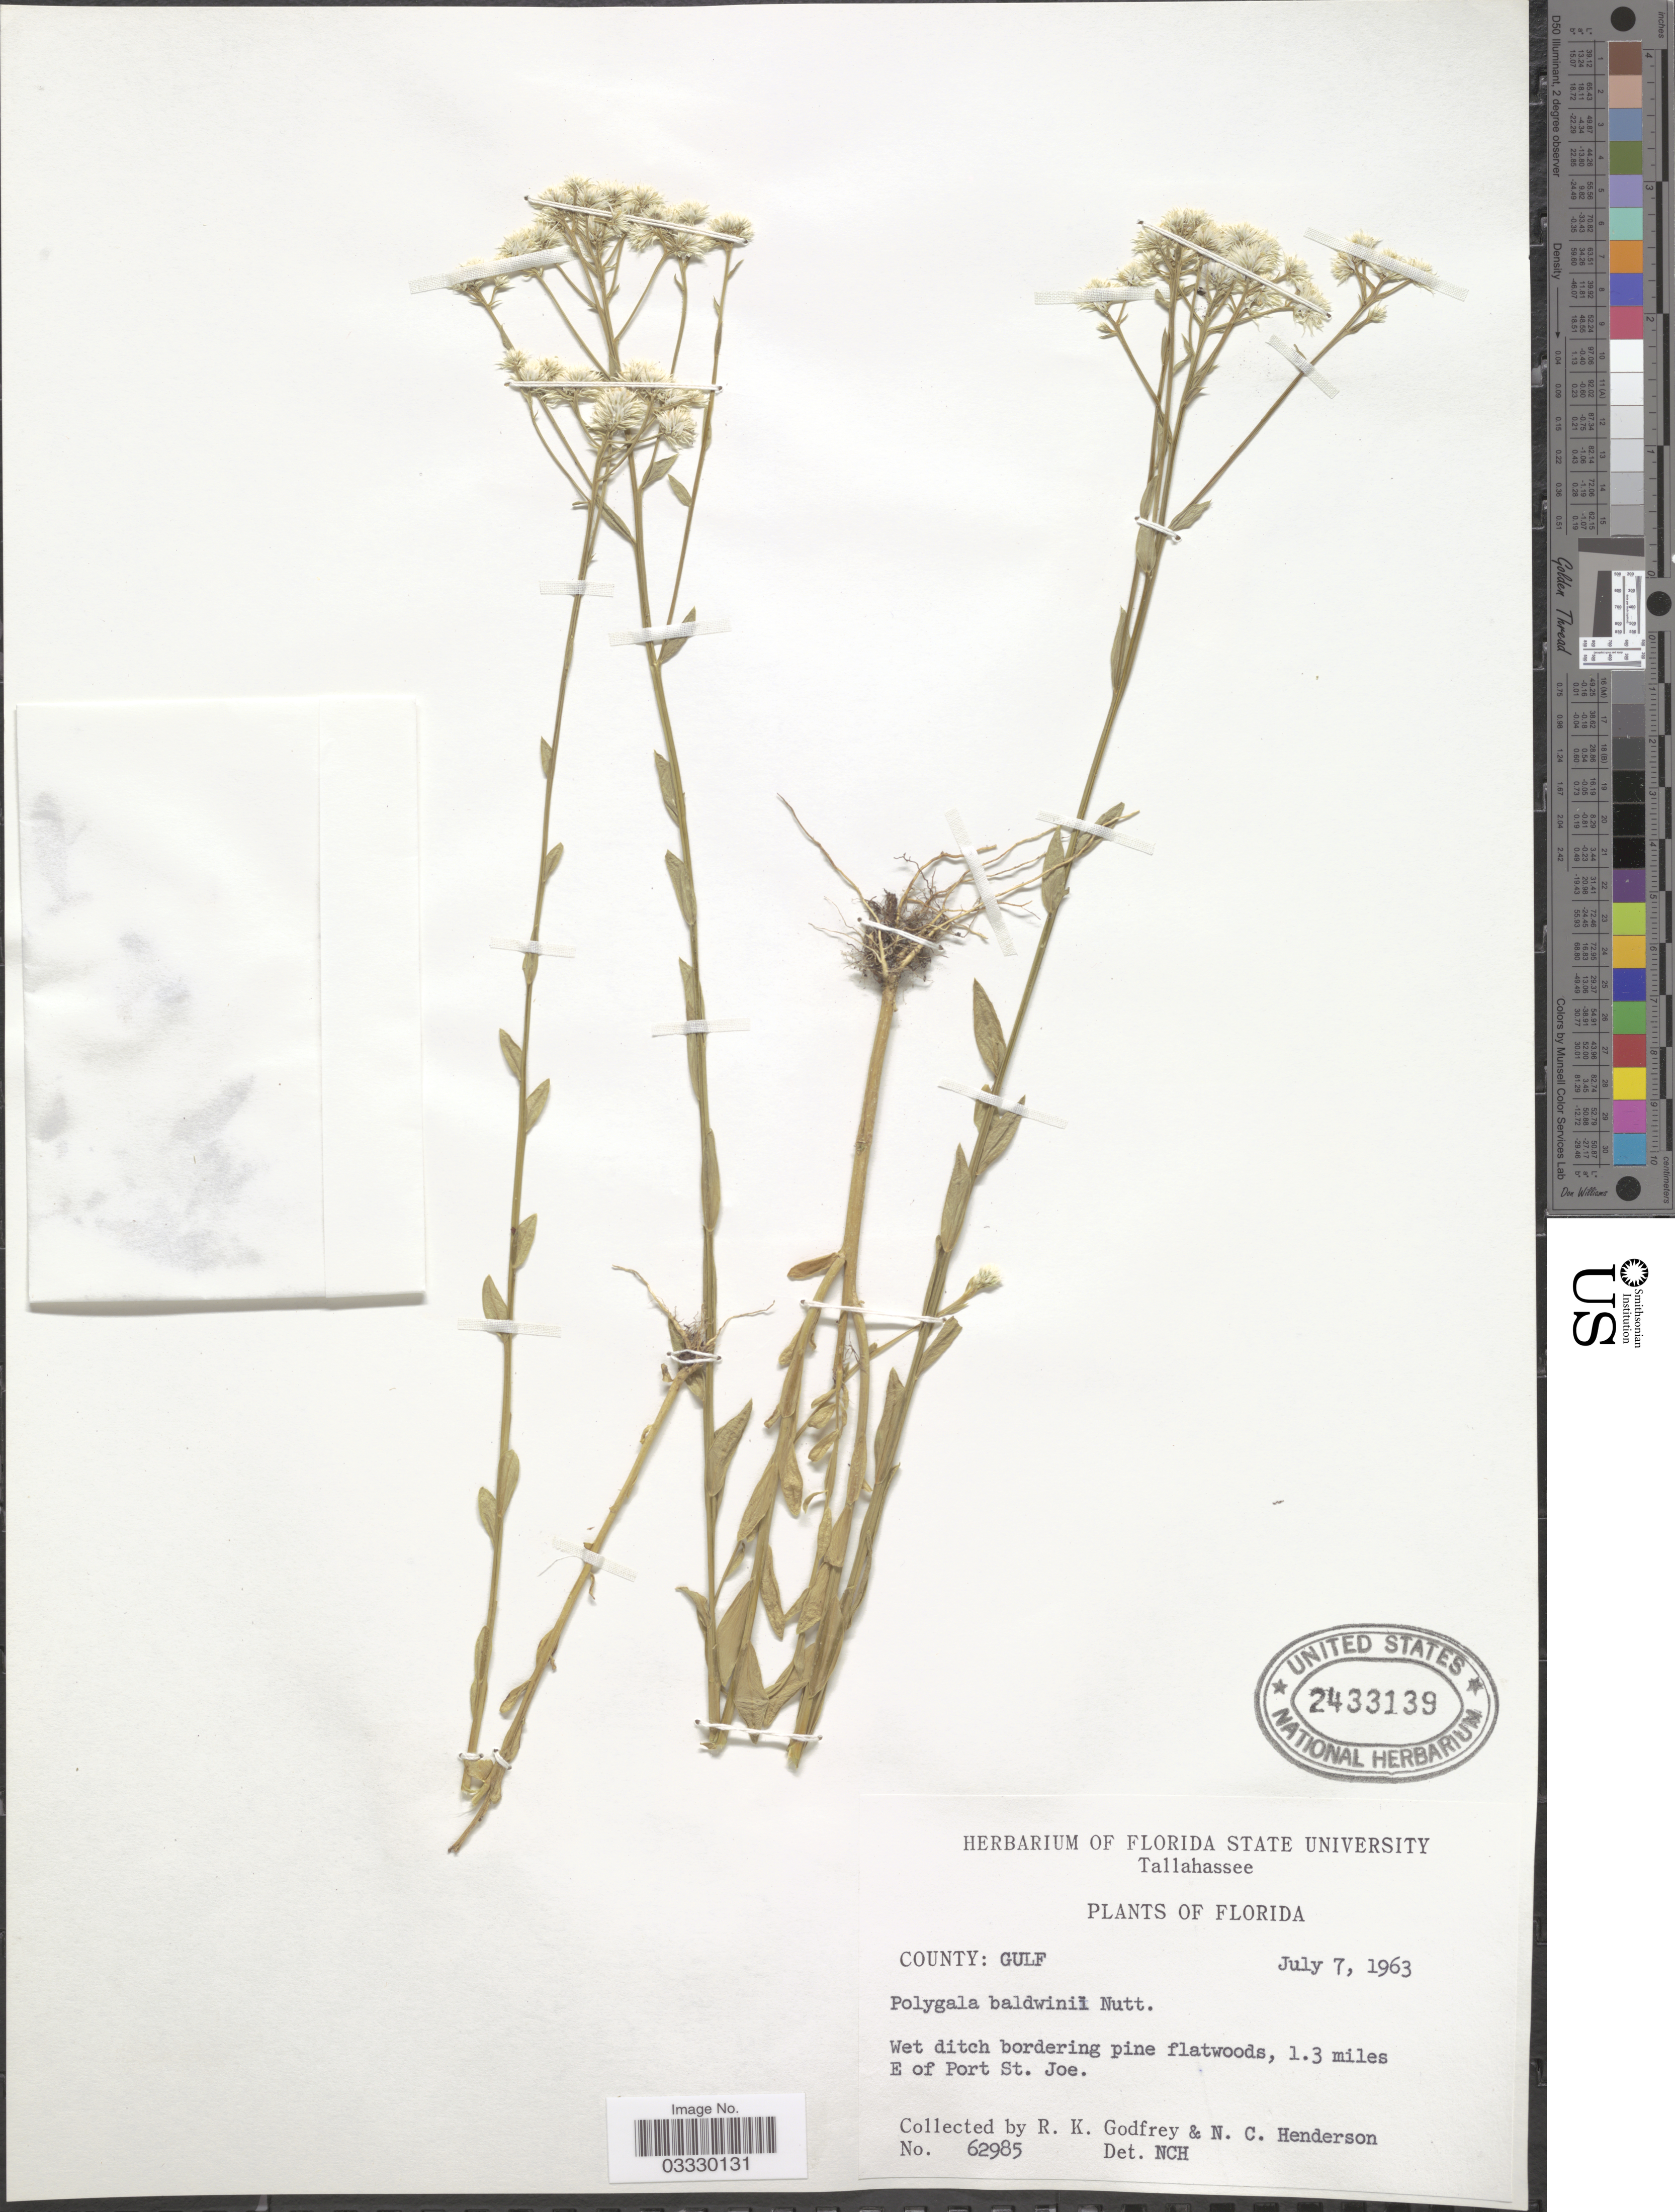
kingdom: Plantae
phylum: Tracheophyta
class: Magnoliopsida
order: Fabales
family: Polygalaceae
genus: Polygala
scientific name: Polygala balduinii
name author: Nutt.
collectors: R. K. Godfrey & N. C. Henderson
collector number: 62985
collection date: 1963-07-07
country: United States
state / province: Florida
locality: Wet ditch bordering pine flatwoods, 1.3 miles E of Port St. Joe.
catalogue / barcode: US 2433139